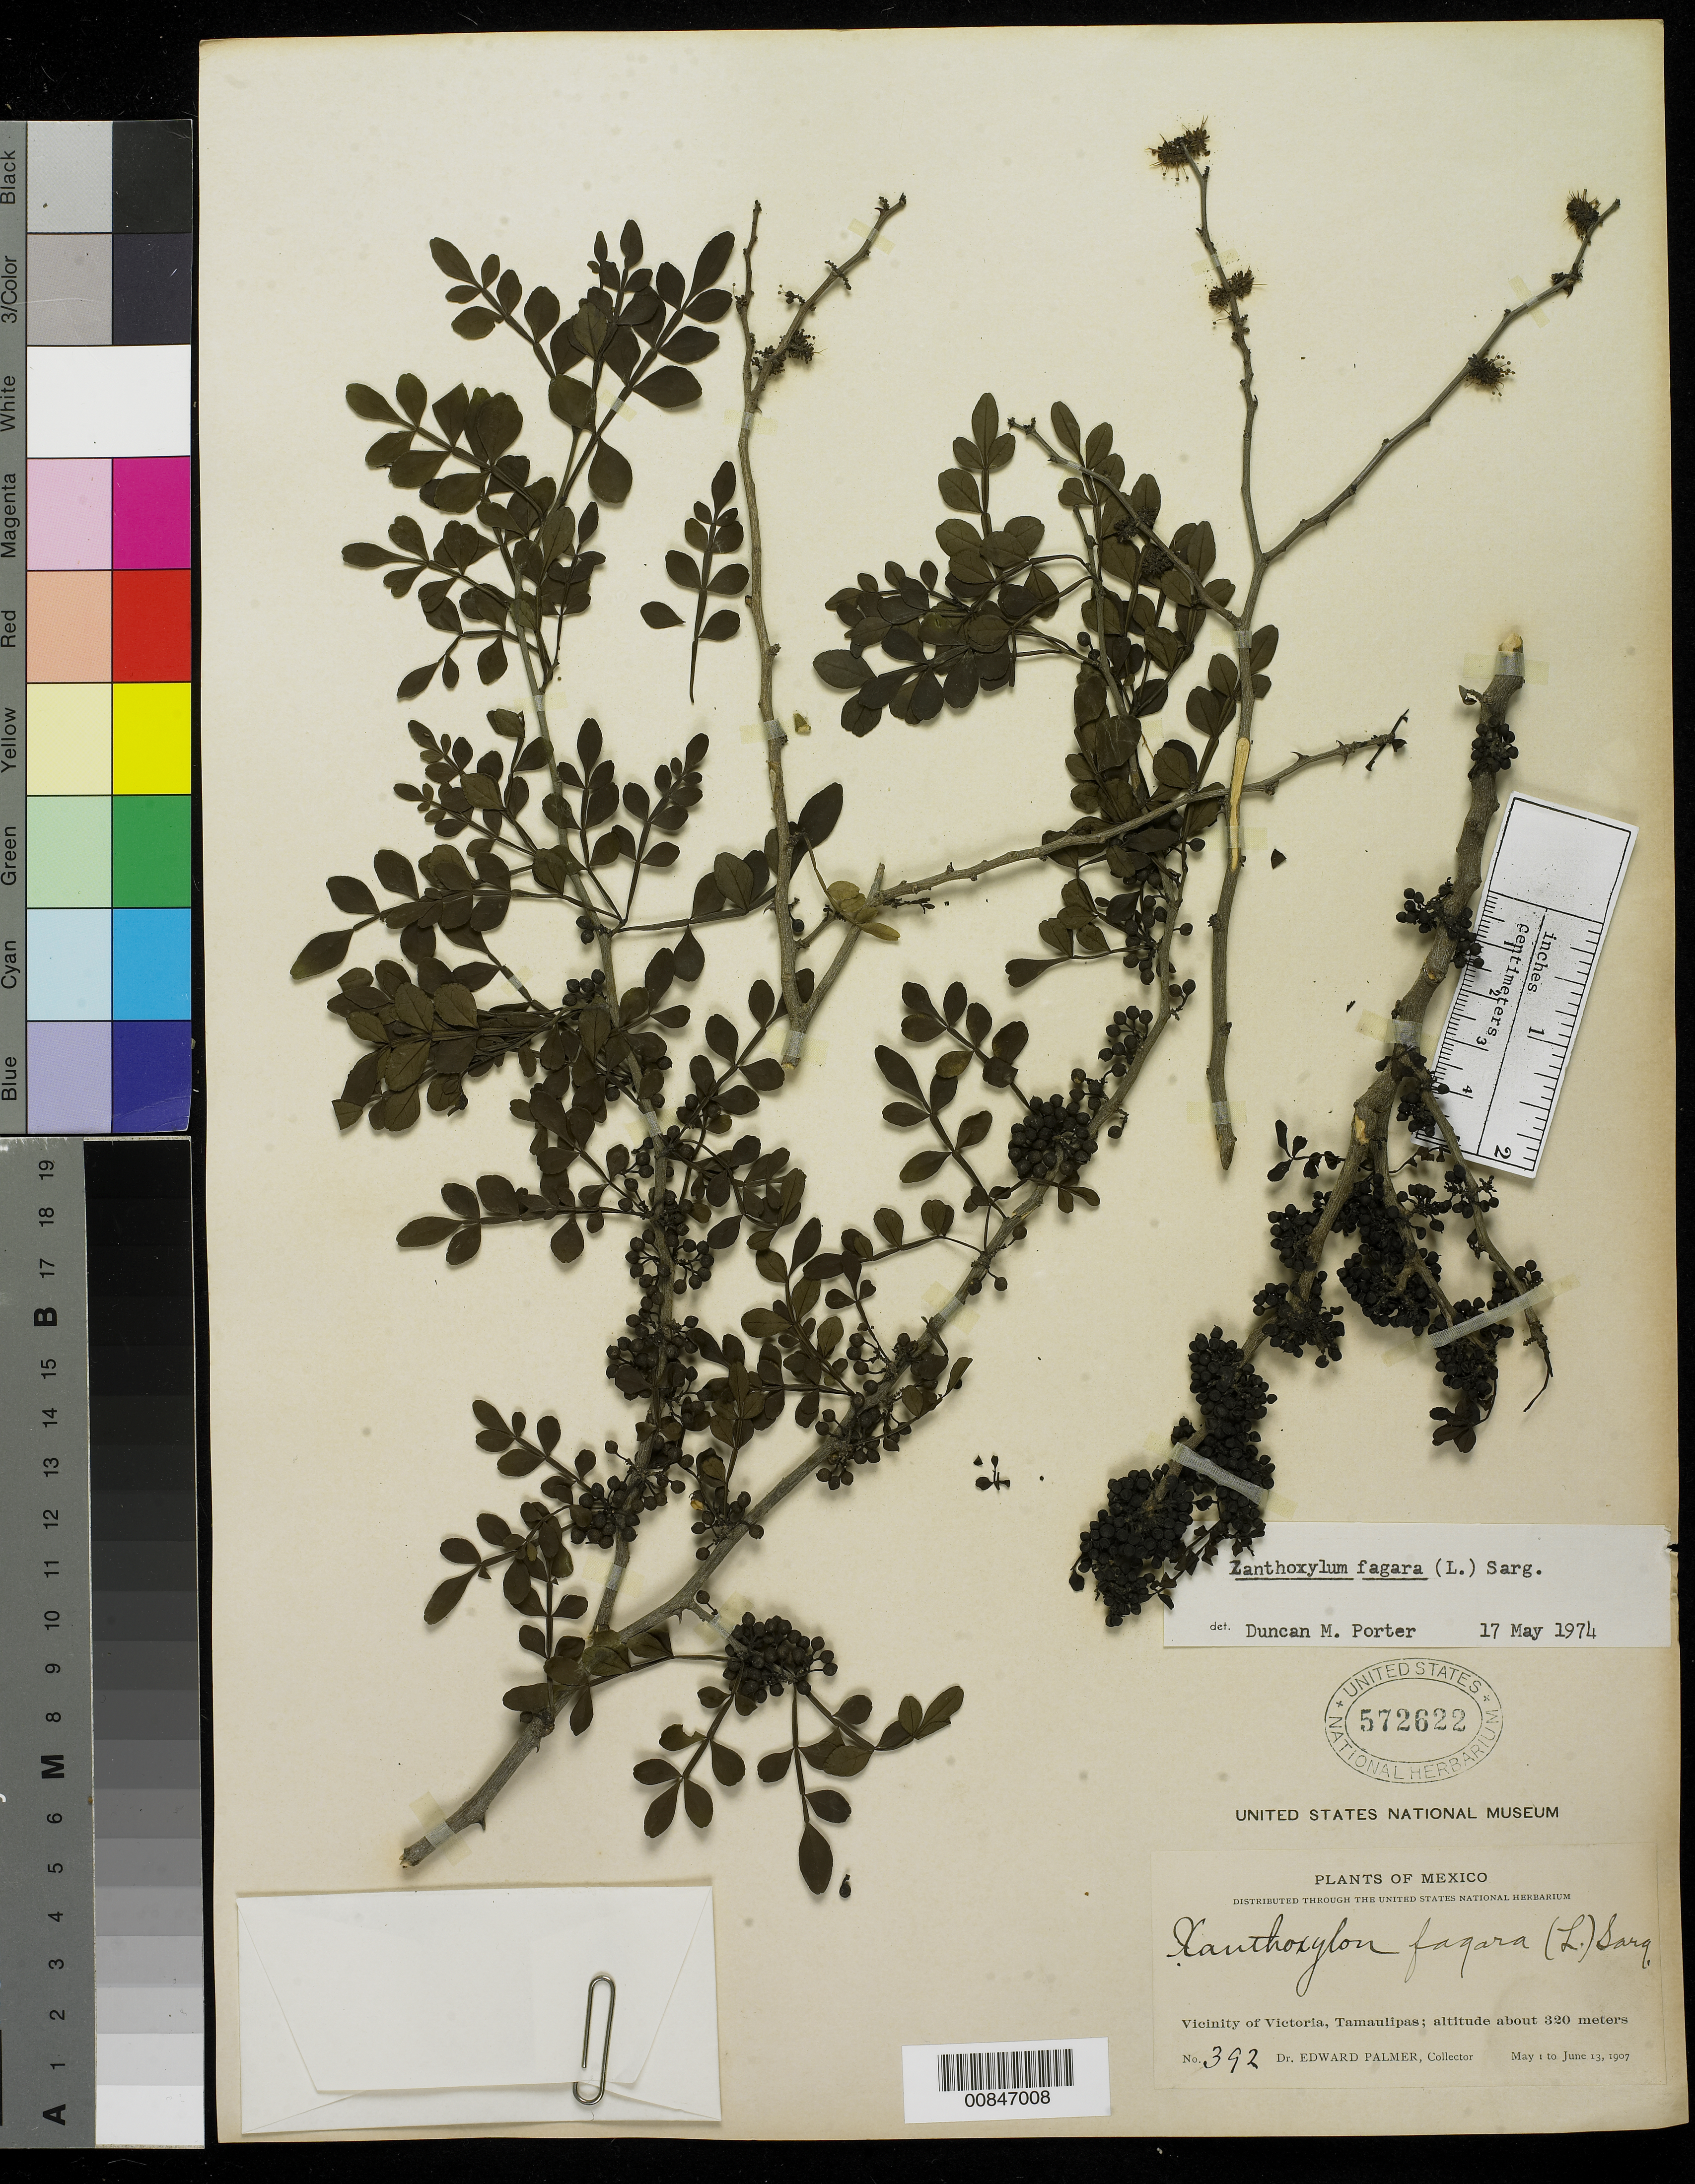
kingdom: Plantae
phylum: Tracheophyta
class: Magnoliopsida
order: Sapindales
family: Rutaceae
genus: Zanthoxylum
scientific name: Zanthoxylum fagara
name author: (L.) Sarg.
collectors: E. Palmer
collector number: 392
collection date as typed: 01 May 1907 to 13 Jun 1907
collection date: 1907-05-01/1907-06-13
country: Mexico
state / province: Tamaulipas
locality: Vicinity of Victoria.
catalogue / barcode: US 572622